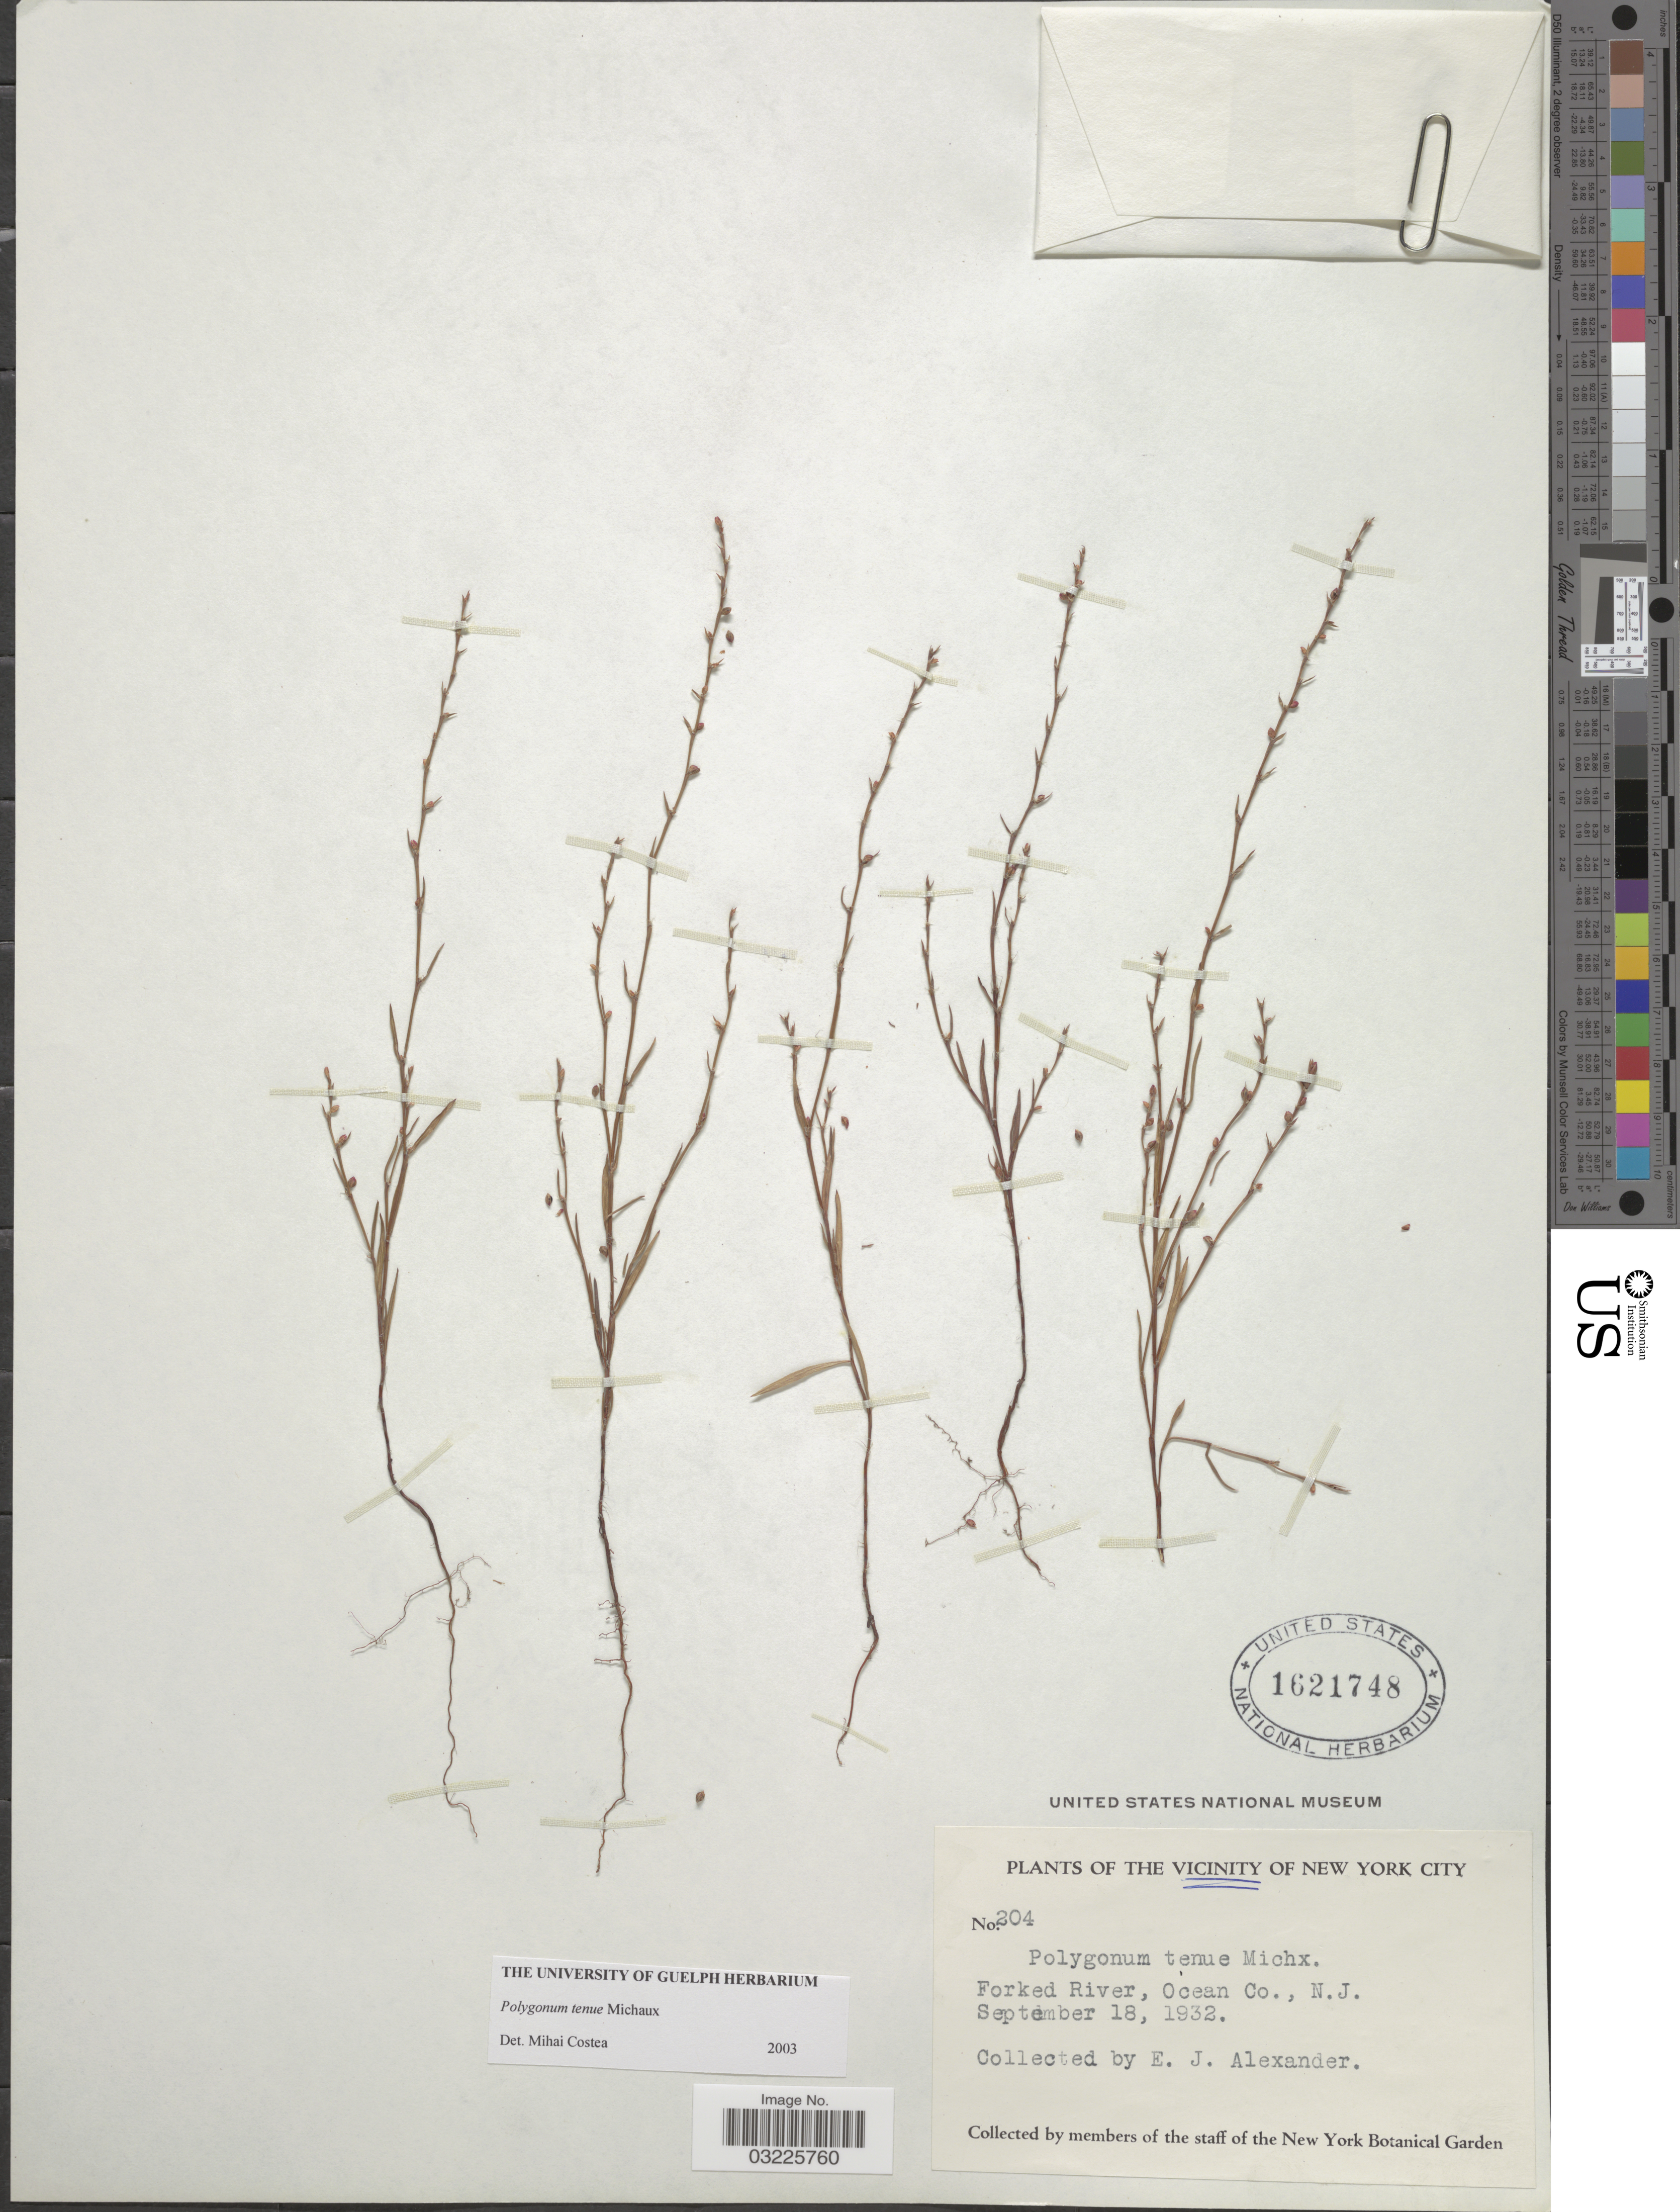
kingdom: Plantae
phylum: Tracheophyta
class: Magnoliopsida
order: Caryophyllales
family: Polygonaceae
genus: Polygonum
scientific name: Polygonum tenue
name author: F. Michx.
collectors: E. J. Alexander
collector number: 204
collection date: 1932-09-18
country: United States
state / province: New Jersey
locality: The vicinity of New York City. Forked River, Ocean Co.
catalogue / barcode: US 1621748